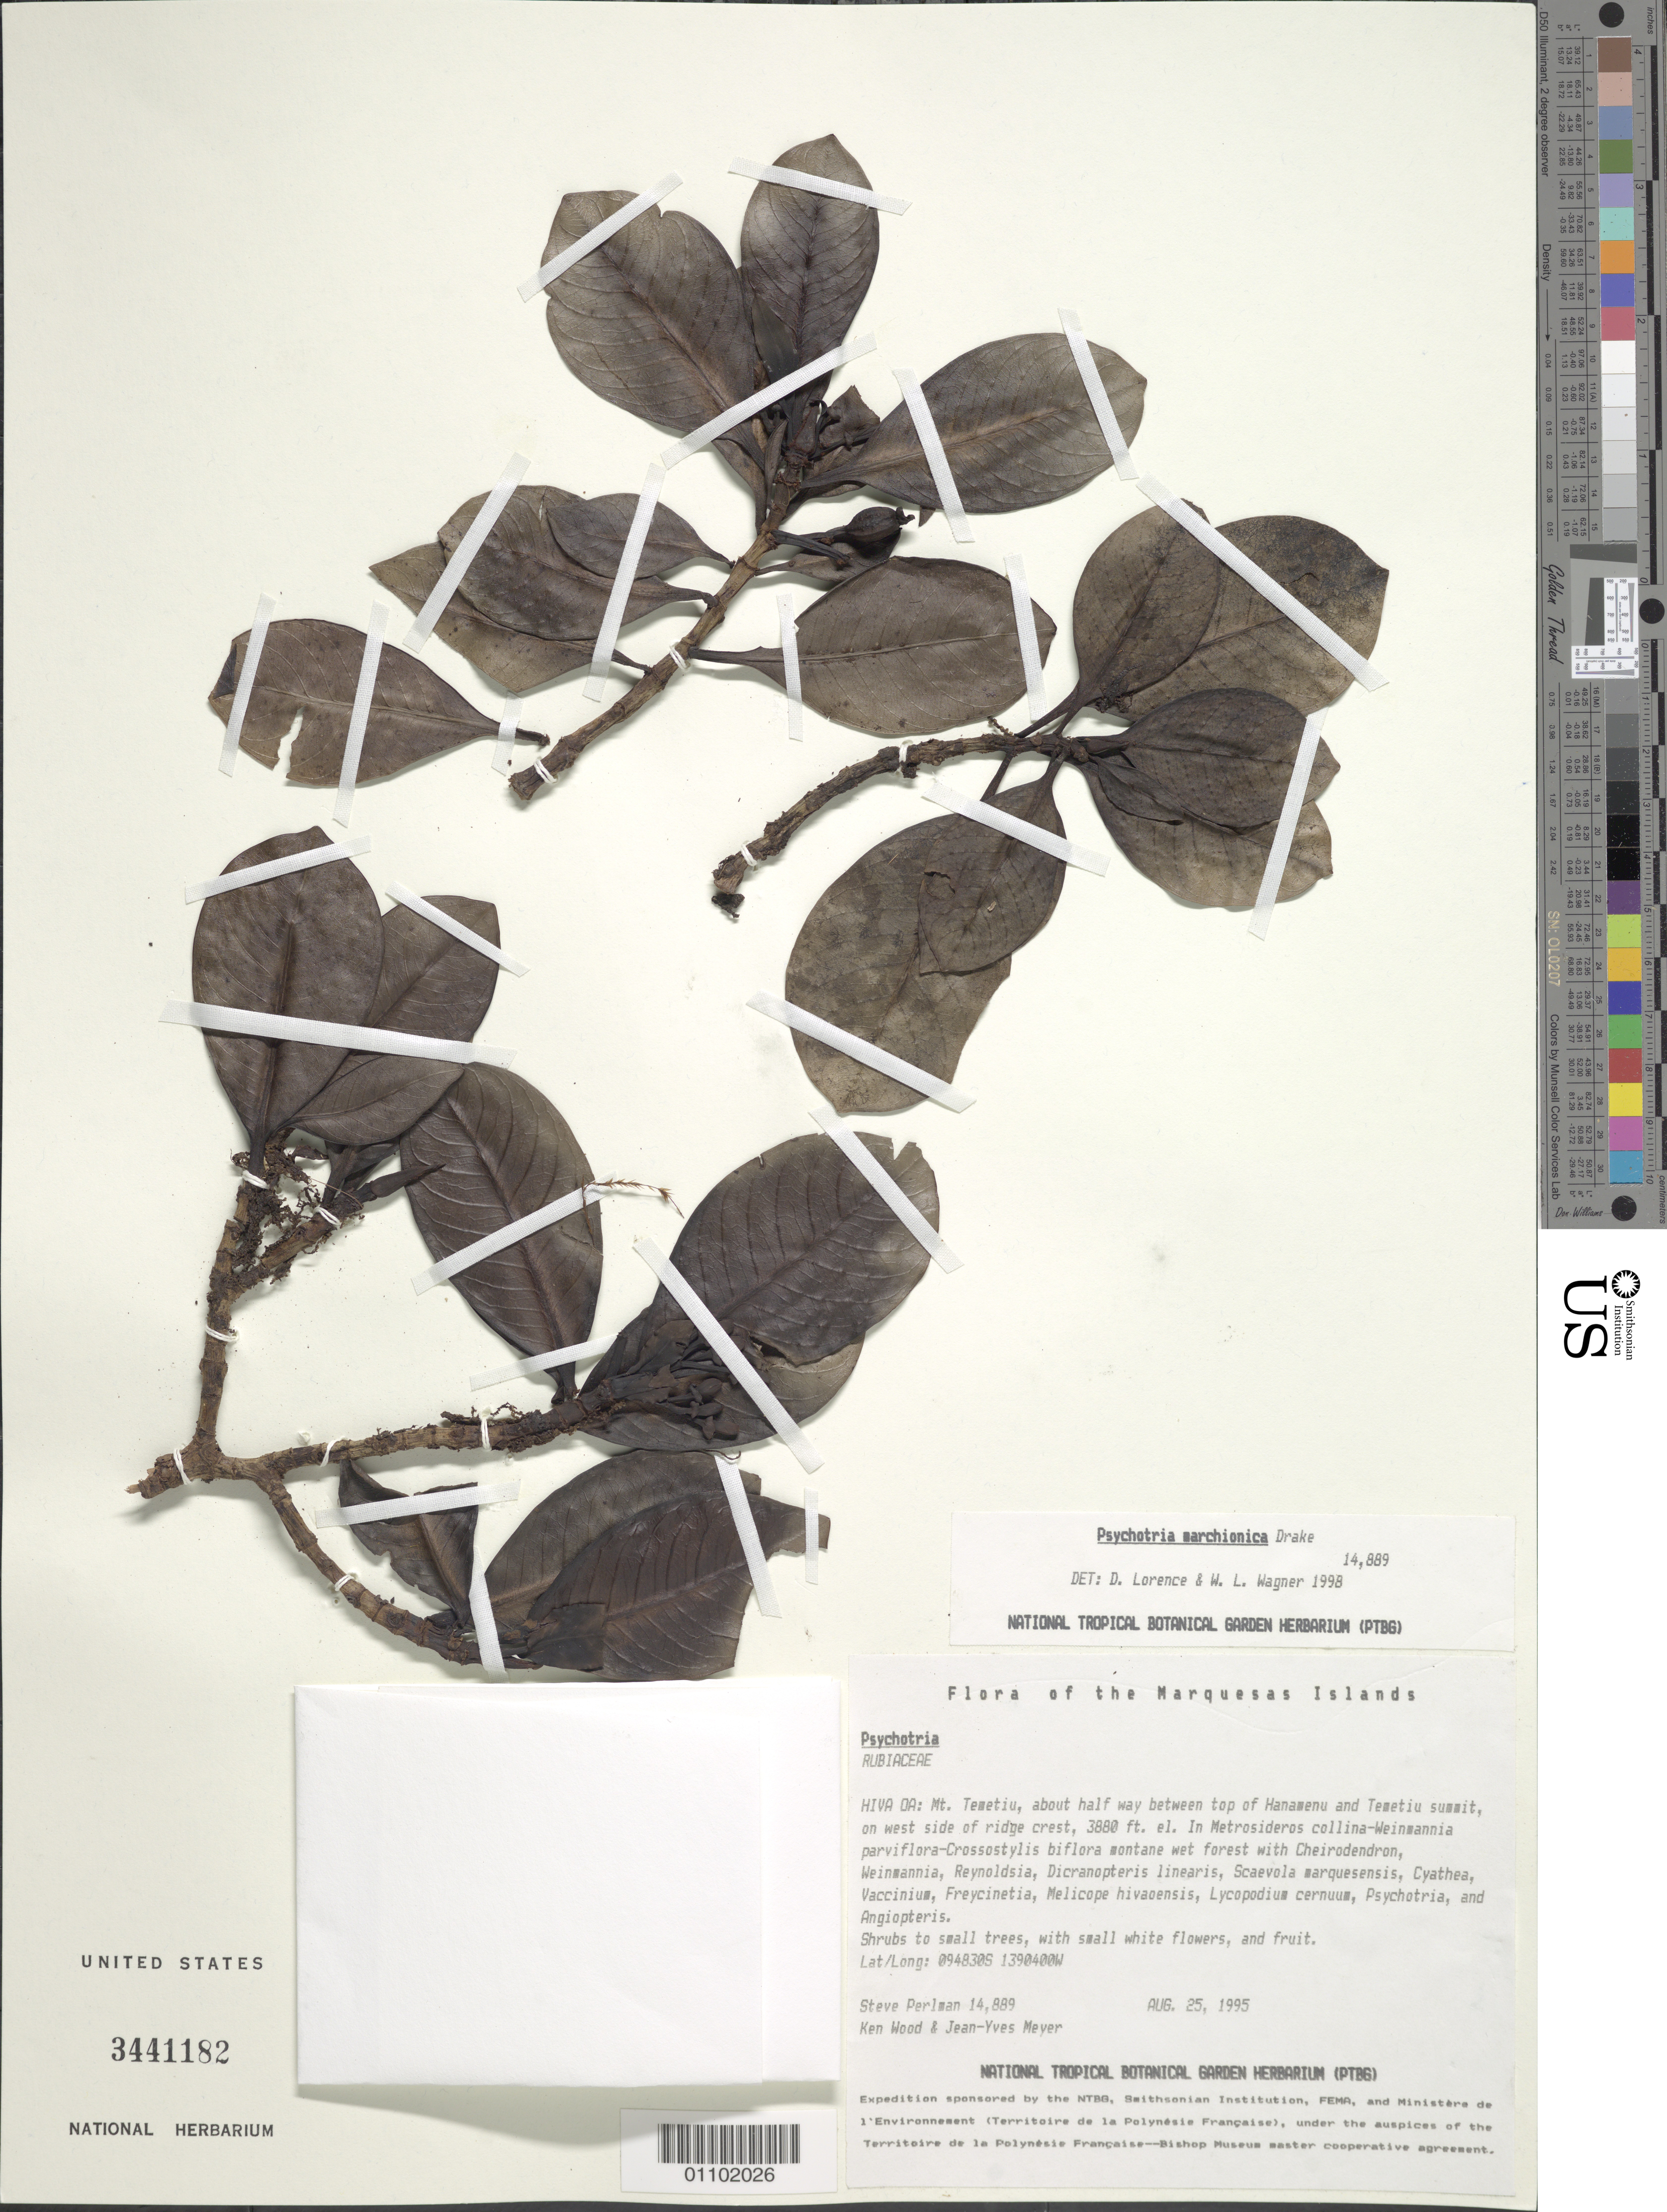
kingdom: Plantae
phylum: Tracheophyta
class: Magnoliopsida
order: Gentianales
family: Rubiaceae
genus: Psychotria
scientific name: Psychotria marchionica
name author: Drake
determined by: Lorence, David H.; Wagner, W. H.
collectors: S. P. Perlman, K. R. Wood & J.-Y. Meyer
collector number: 14889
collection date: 1995-08-25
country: French Polynesia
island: Hiva Oa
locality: Mt. Temetiu, about half way between top of Hanamenu and Temetiu summit, on W side of ridge crest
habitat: In Metrosideros collina - Weinmannia parviflora - Crossostylis biflora montane wet forest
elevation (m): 1183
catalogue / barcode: US 3441182